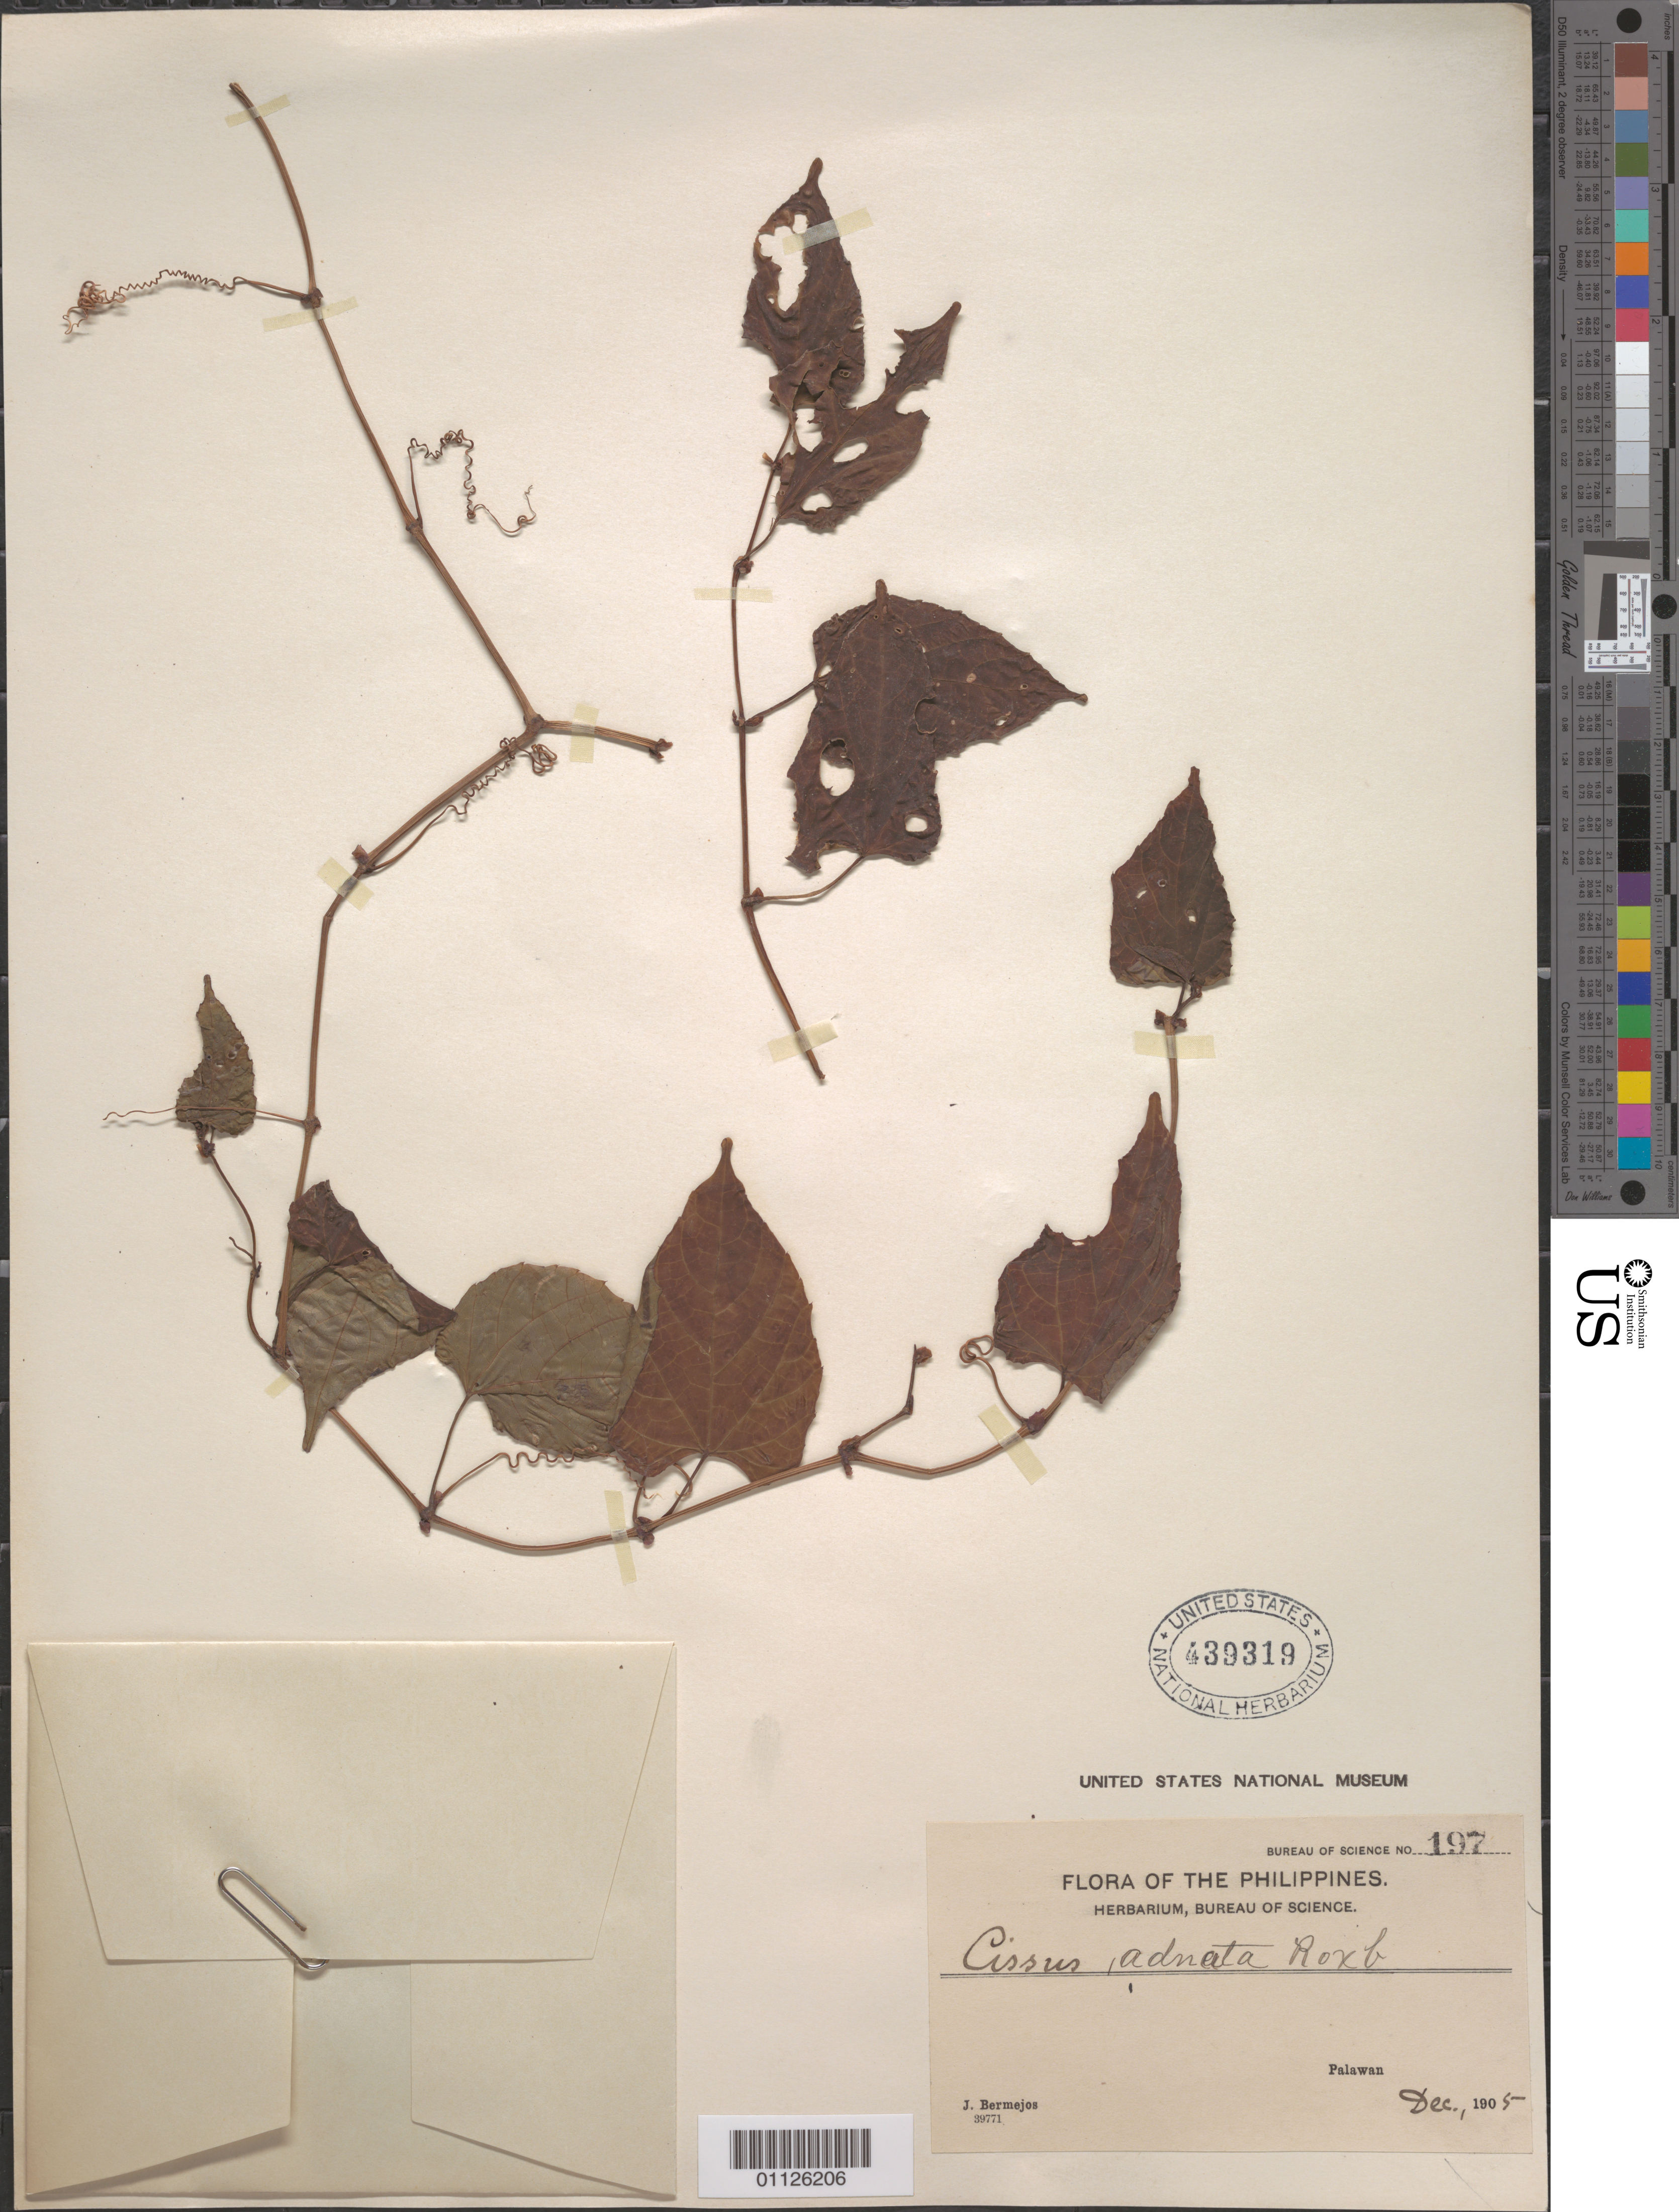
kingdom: Plantae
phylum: Tracheophyta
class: Magnoliopsida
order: Vitales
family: Vitaceae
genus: Cissus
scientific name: Cissus adnata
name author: Roxb.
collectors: J. Bermejos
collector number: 197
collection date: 1905-12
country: Philippines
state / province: Mimaropa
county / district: Palawan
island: Palawan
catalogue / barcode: US 439319